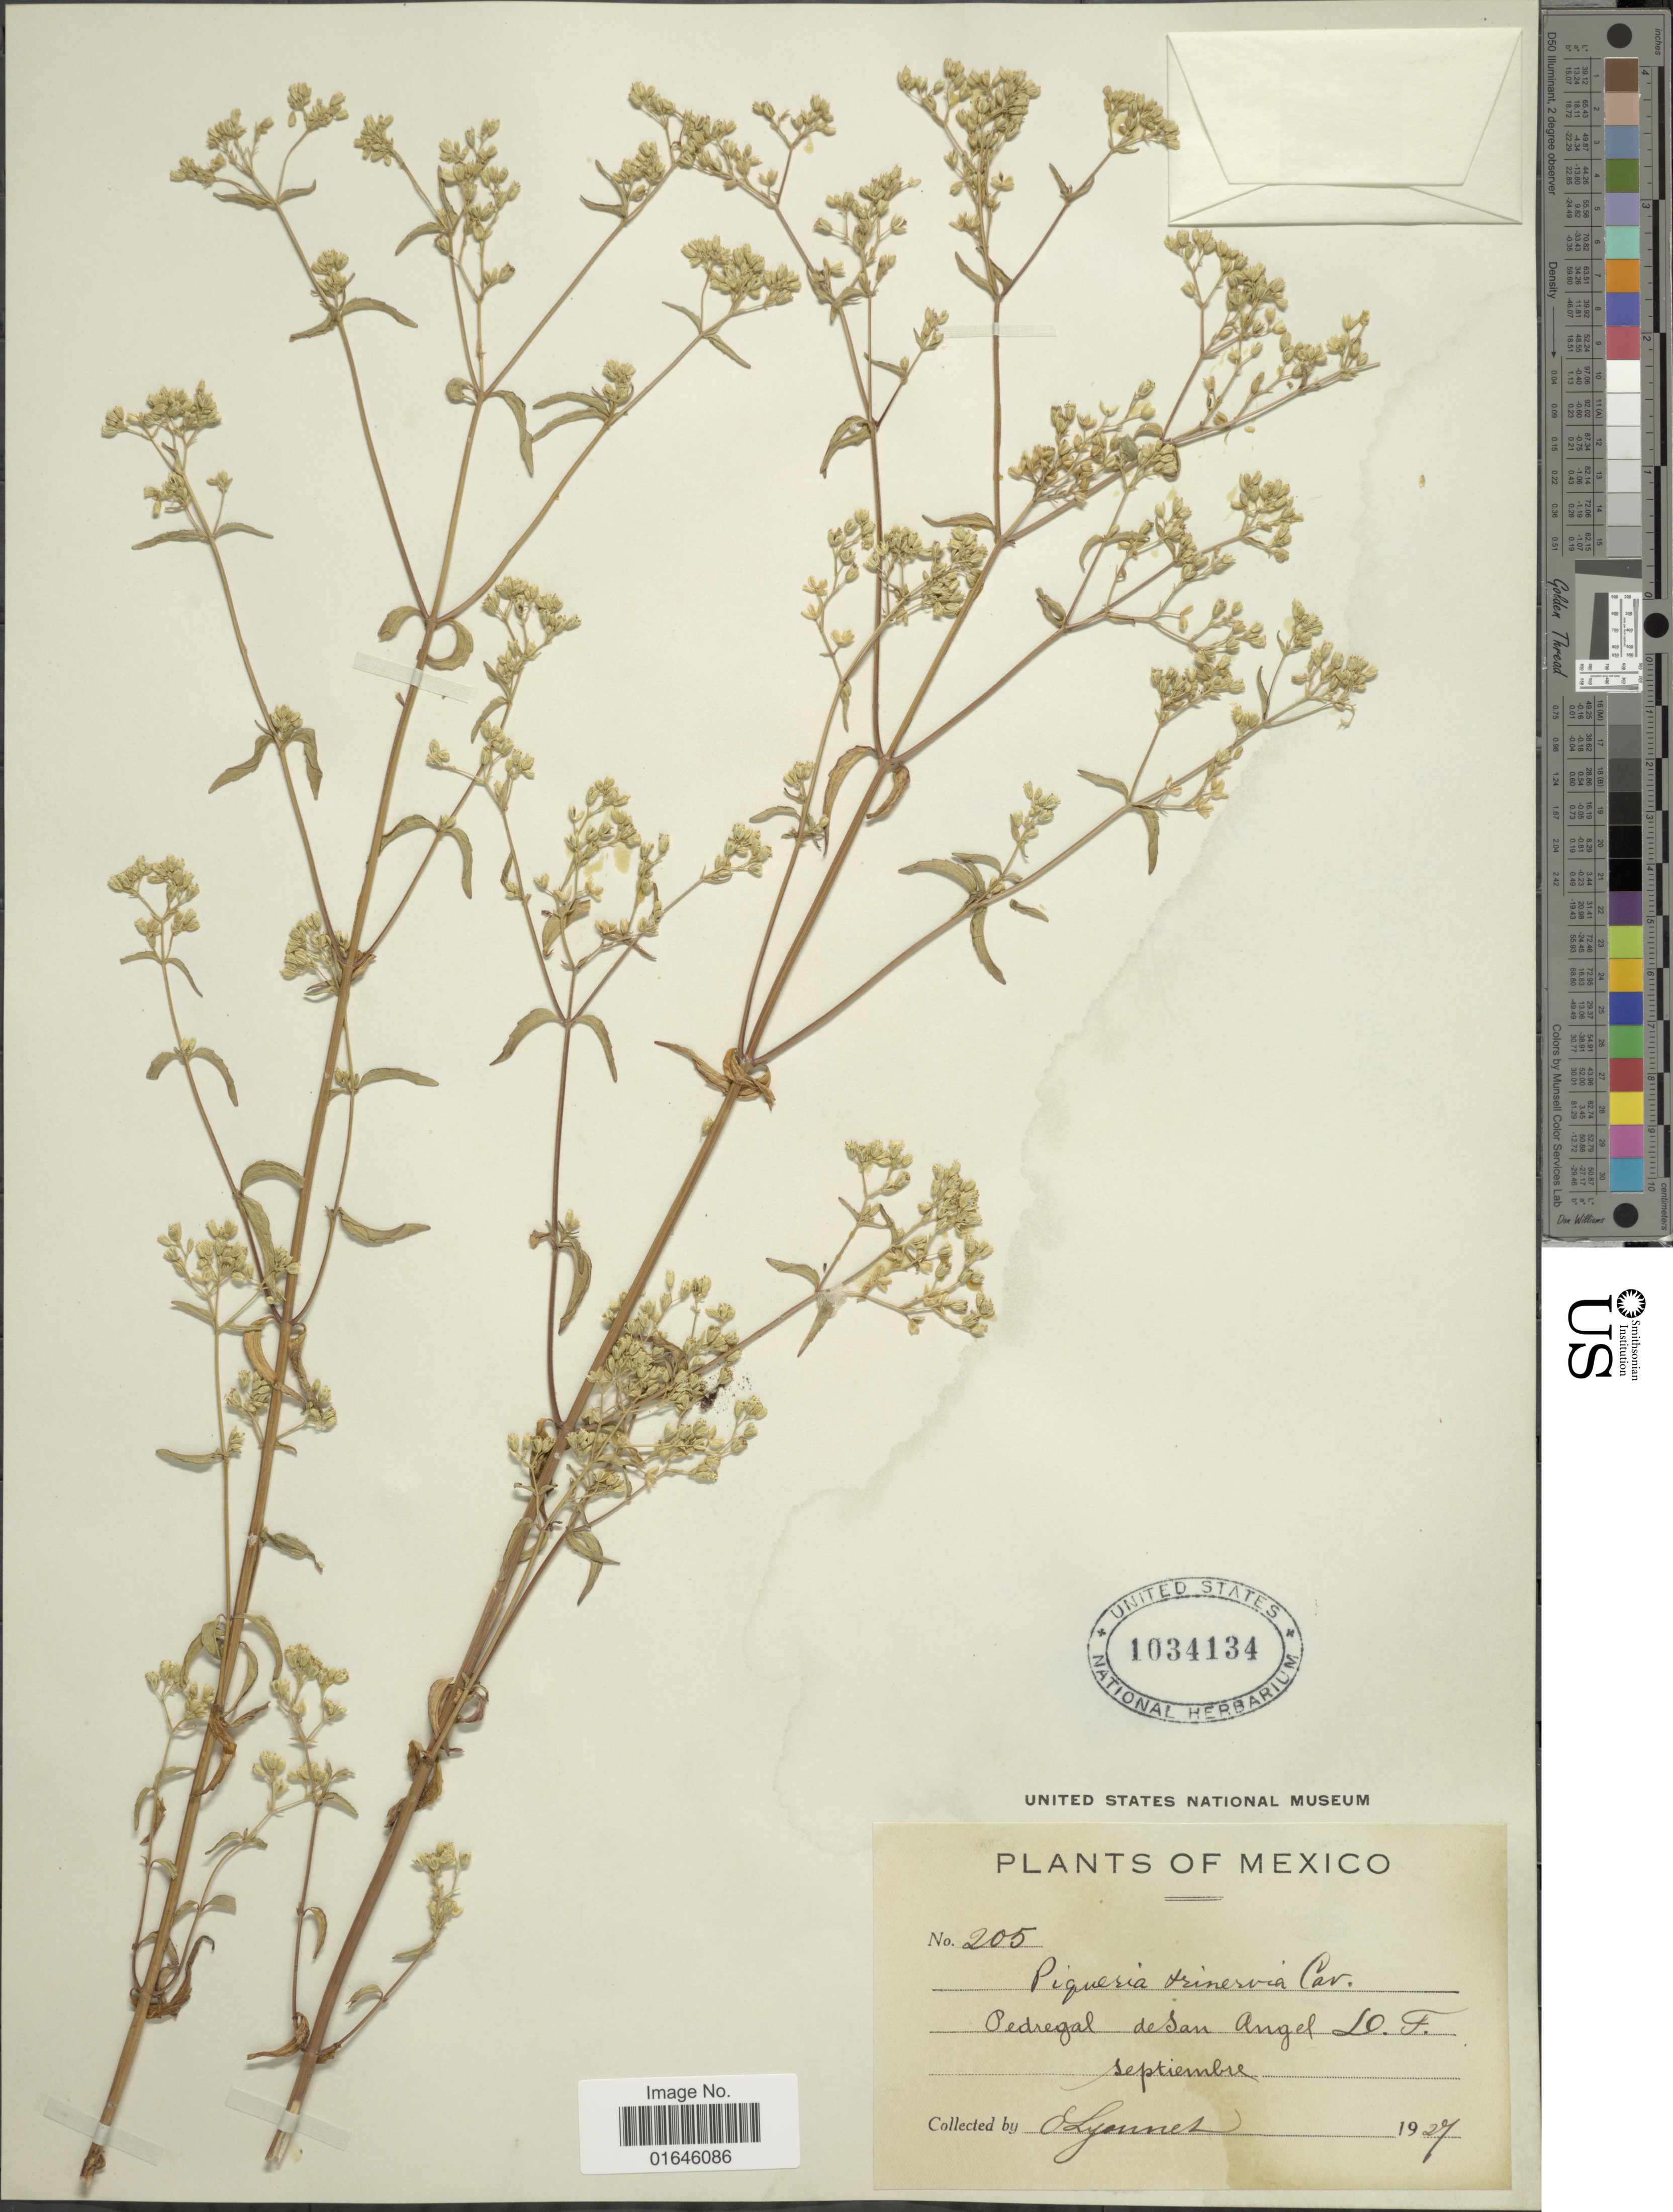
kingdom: Plantae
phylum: Tracheophyta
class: Magnoliopsida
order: Asterales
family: Asteraceae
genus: Piqueria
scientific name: Piqueria trinervia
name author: Cav.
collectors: P. Lyonnet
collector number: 205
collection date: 1927-09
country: Mexico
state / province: Distrito Federal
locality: Pedregal de San Angel, D.F.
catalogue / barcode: US 1034134